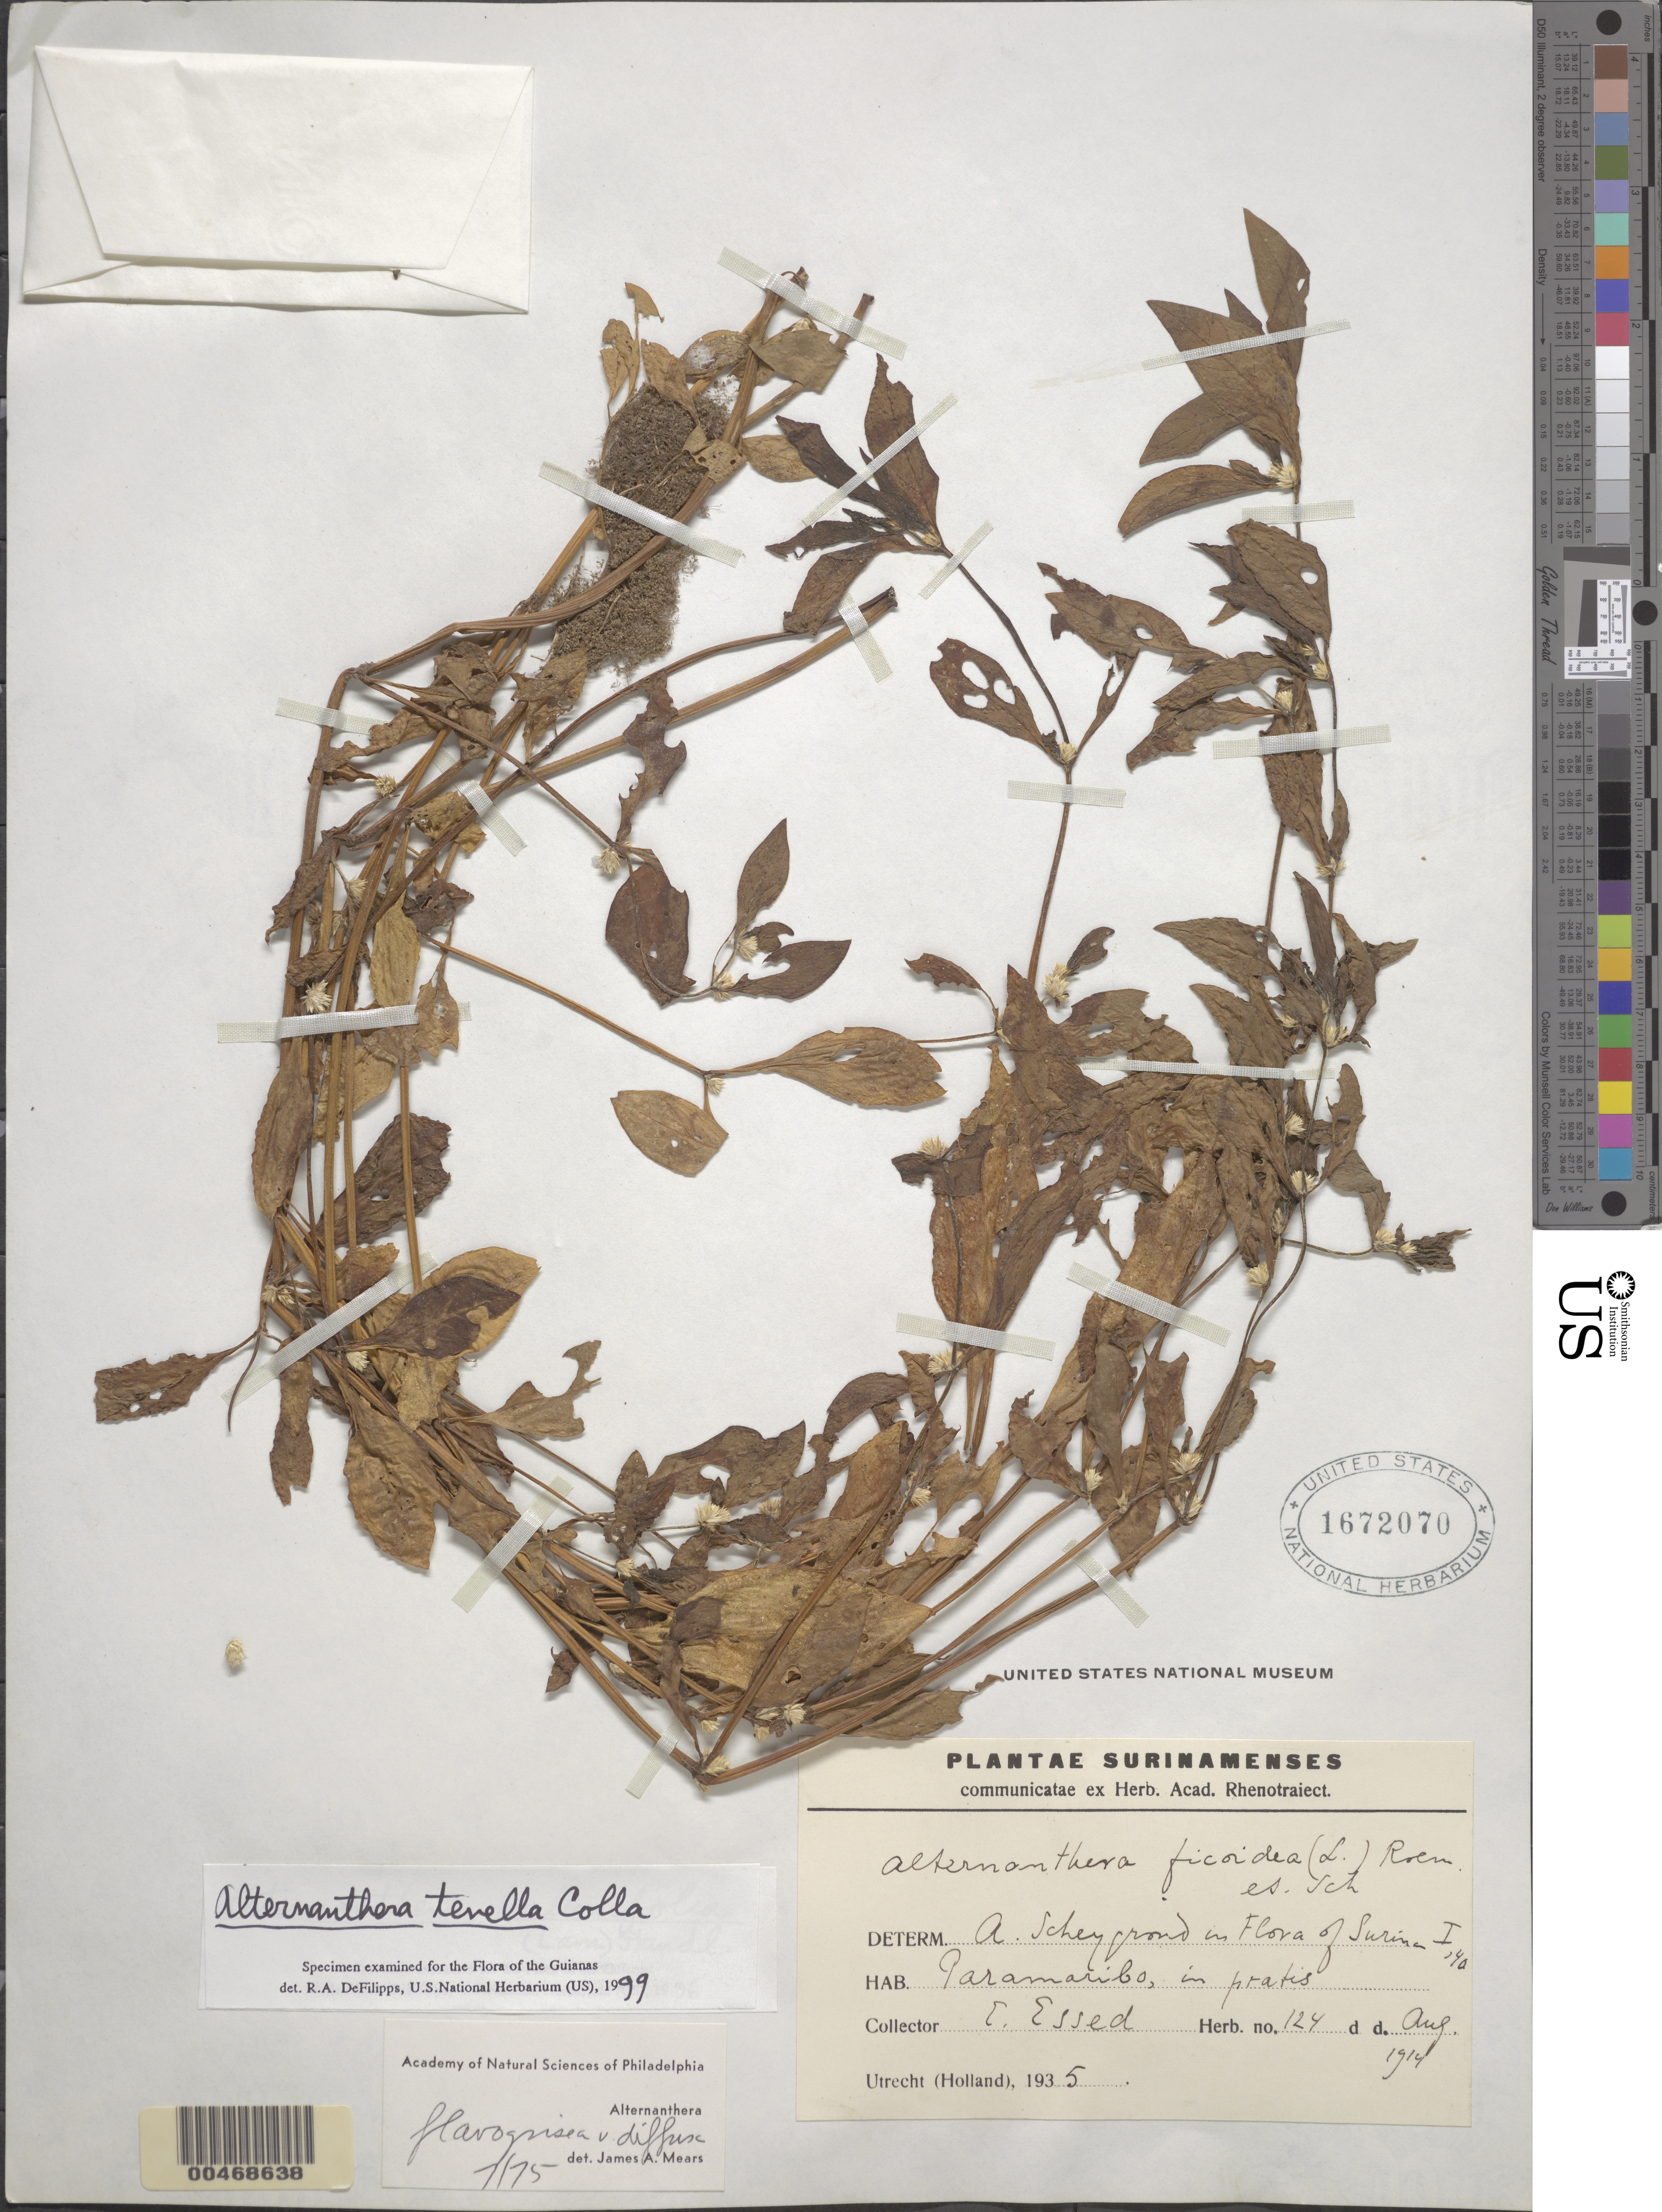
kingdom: Plantae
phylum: Tracheophyta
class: Magnoliopsida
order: Caryophyllales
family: Amaranthaceae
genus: Alternanthera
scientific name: Alternanthera tenella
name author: Colla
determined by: DeFilipps, R. A.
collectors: E. Essed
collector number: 124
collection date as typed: Aug-14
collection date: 1914-08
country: Suriname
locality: Paramaribo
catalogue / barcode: US 1672070